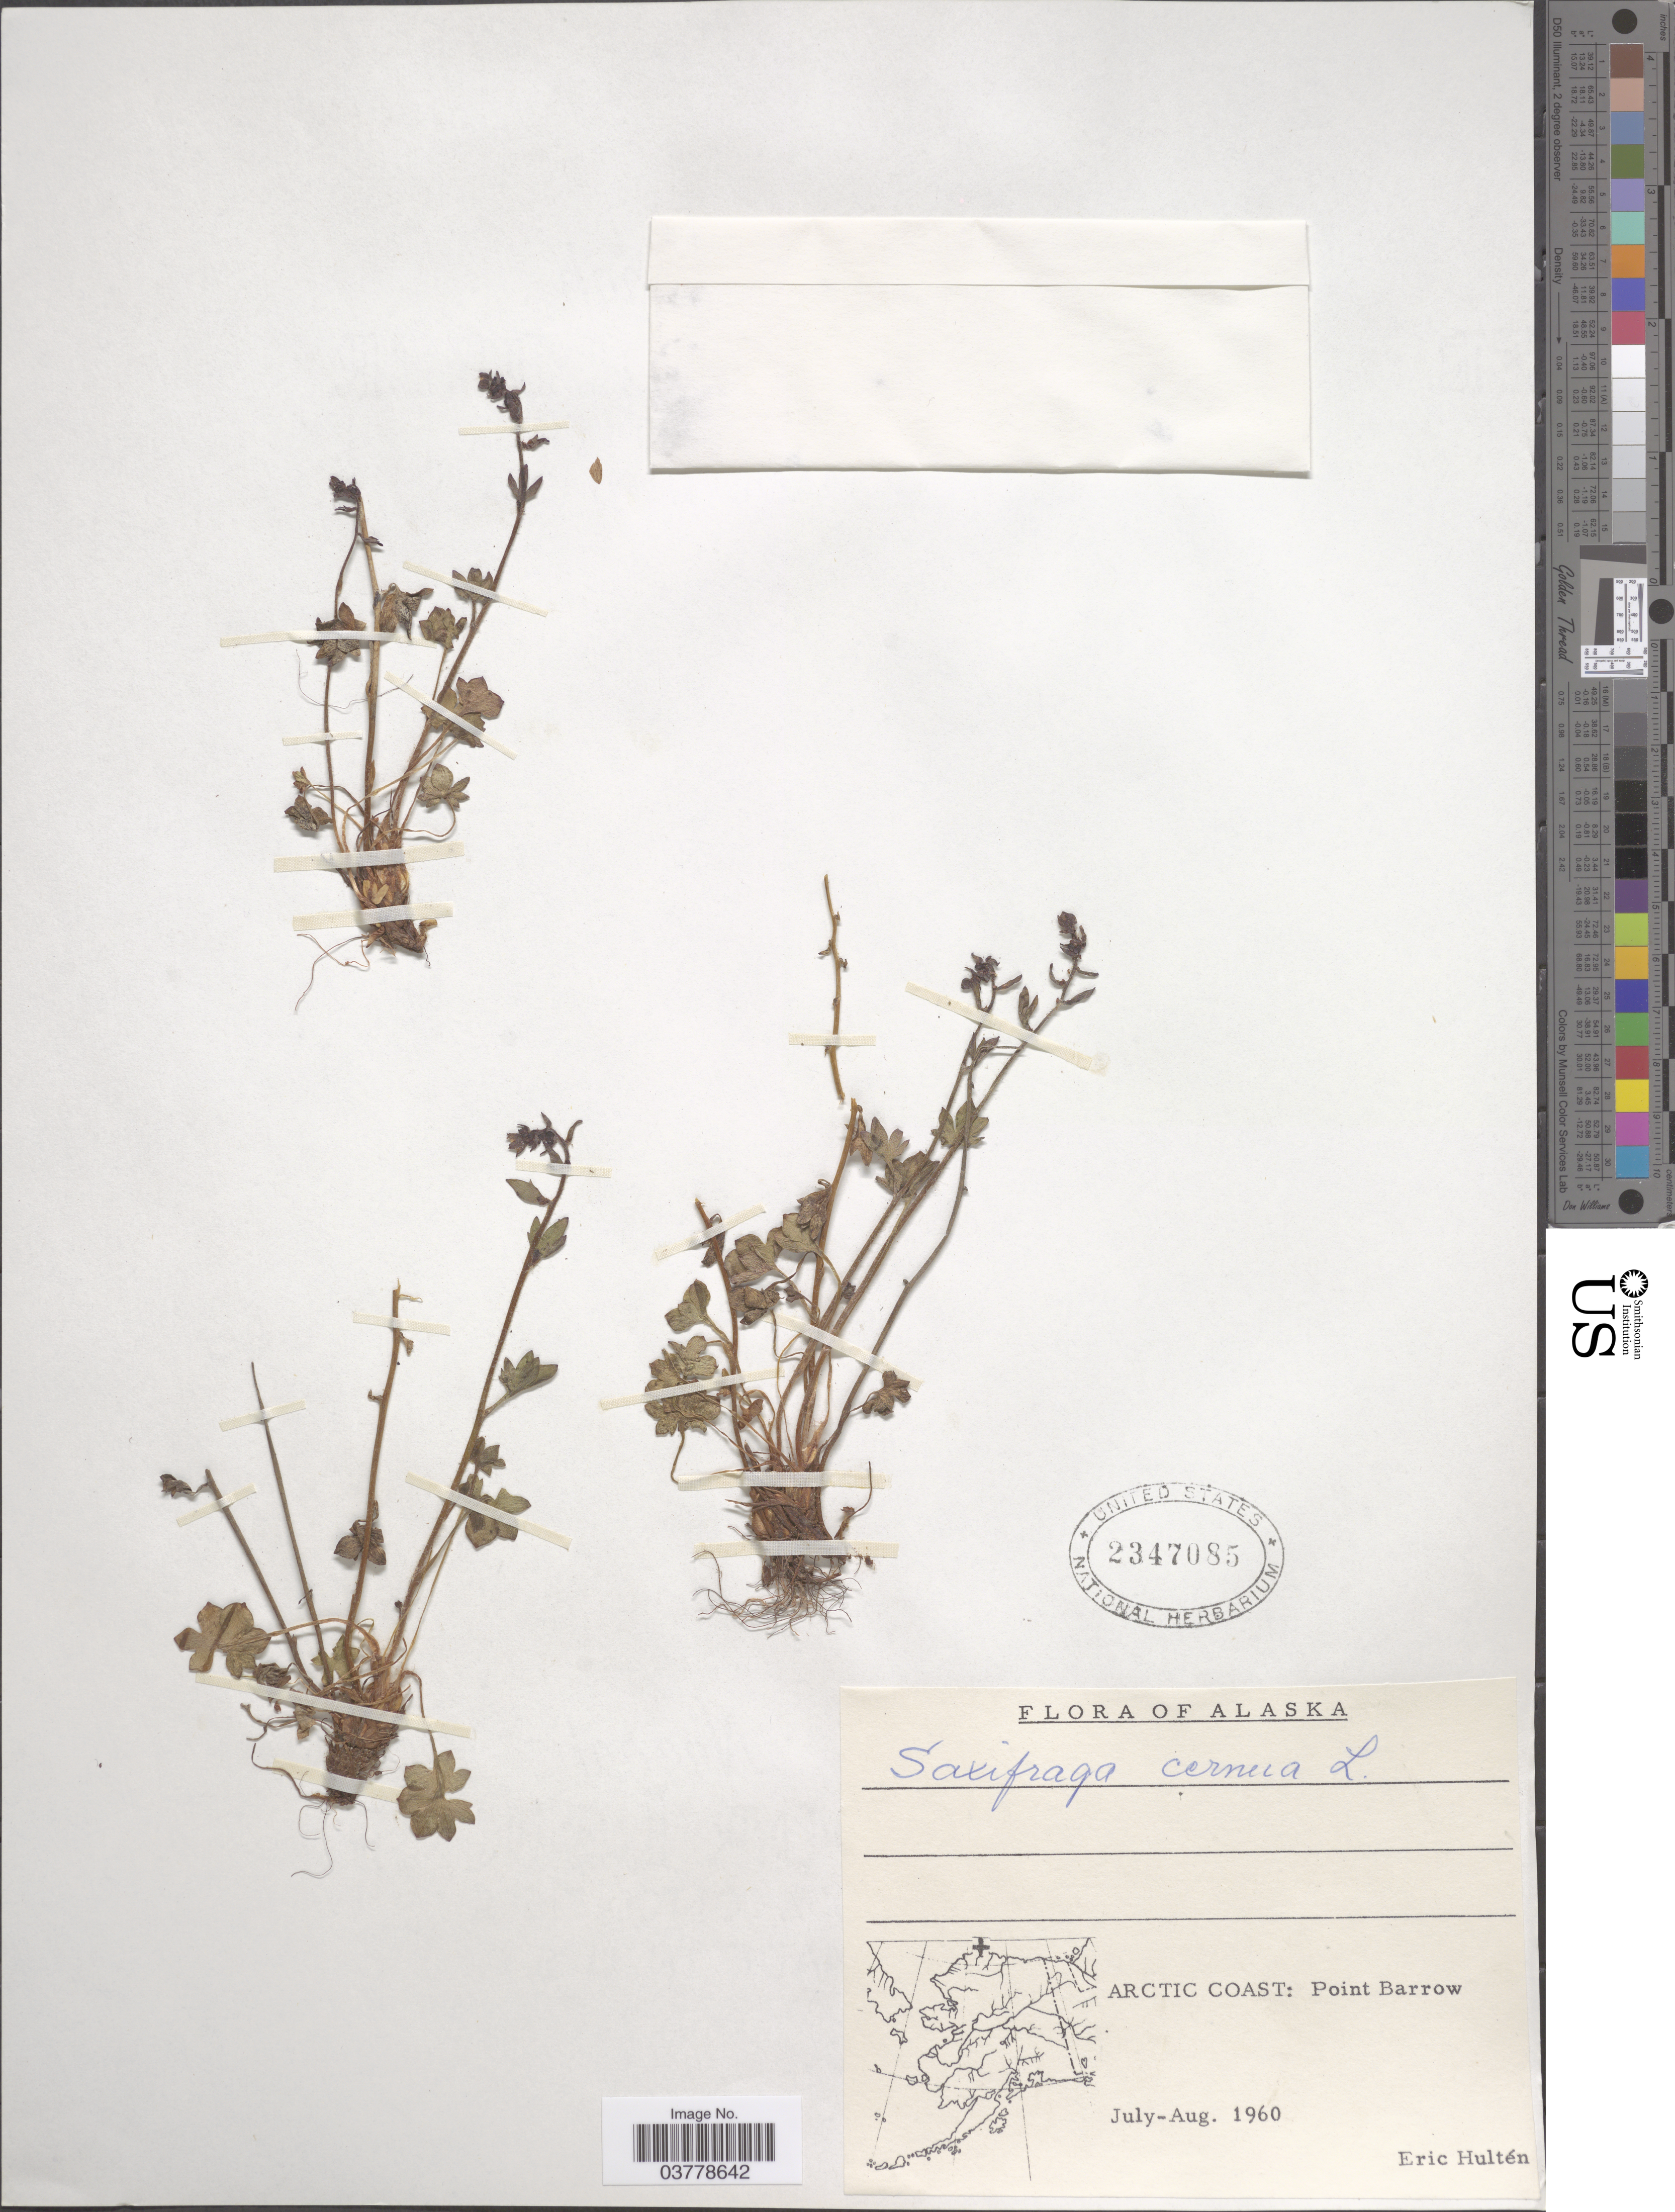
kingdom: Plantae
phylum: Tracheophyta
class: Magnoliopsida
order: Saxifragales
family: Saxifragaceae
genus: Saxifraga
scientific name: Saxifraga cernua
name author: L.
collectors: E. G. Hultén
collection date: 1960-07/1960-08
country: United States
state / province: Alaska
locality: Arctic Coast: Point Barrow.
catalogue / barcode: US 2347085